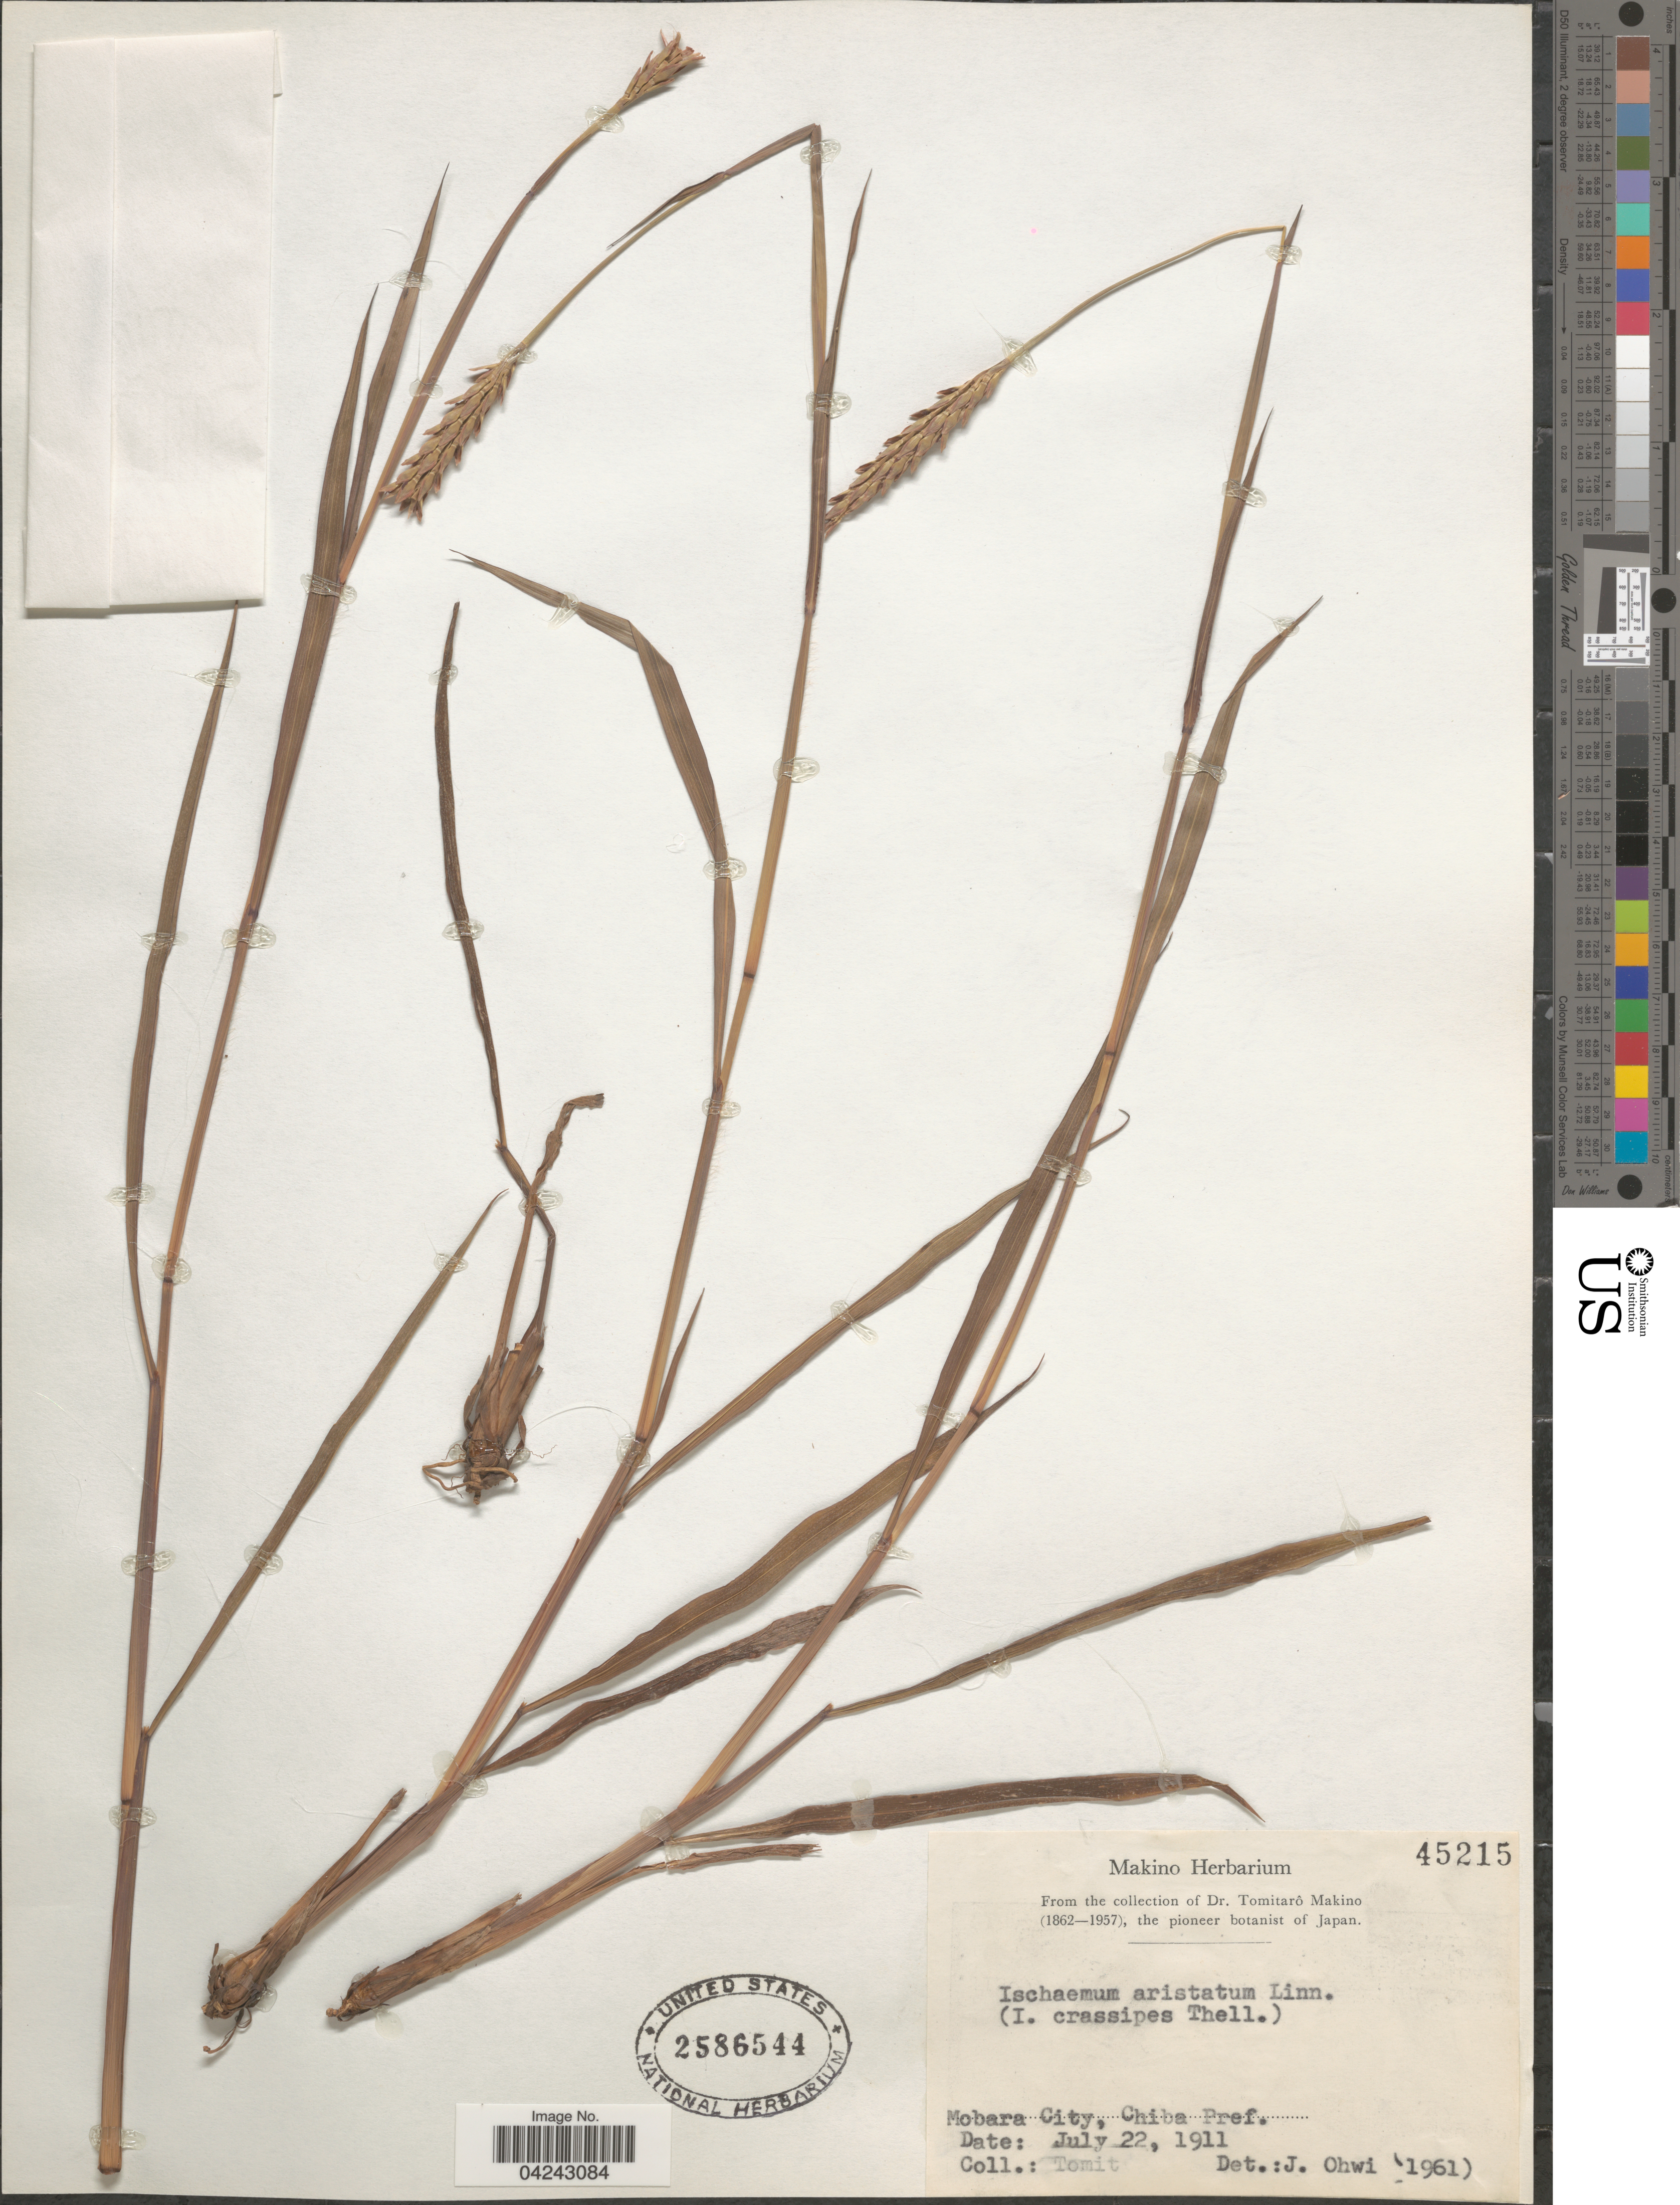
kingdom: Plantae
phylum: Tracheophyta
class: Liliopsida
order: Poales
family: Poaceae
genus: Ischaemum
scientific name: Ischaemum aristatum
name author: L.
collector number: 45215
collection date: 1911-07-22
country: Japan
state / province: Tiba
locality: Mobara City, Chiba Pref.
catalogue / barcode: US 2586544